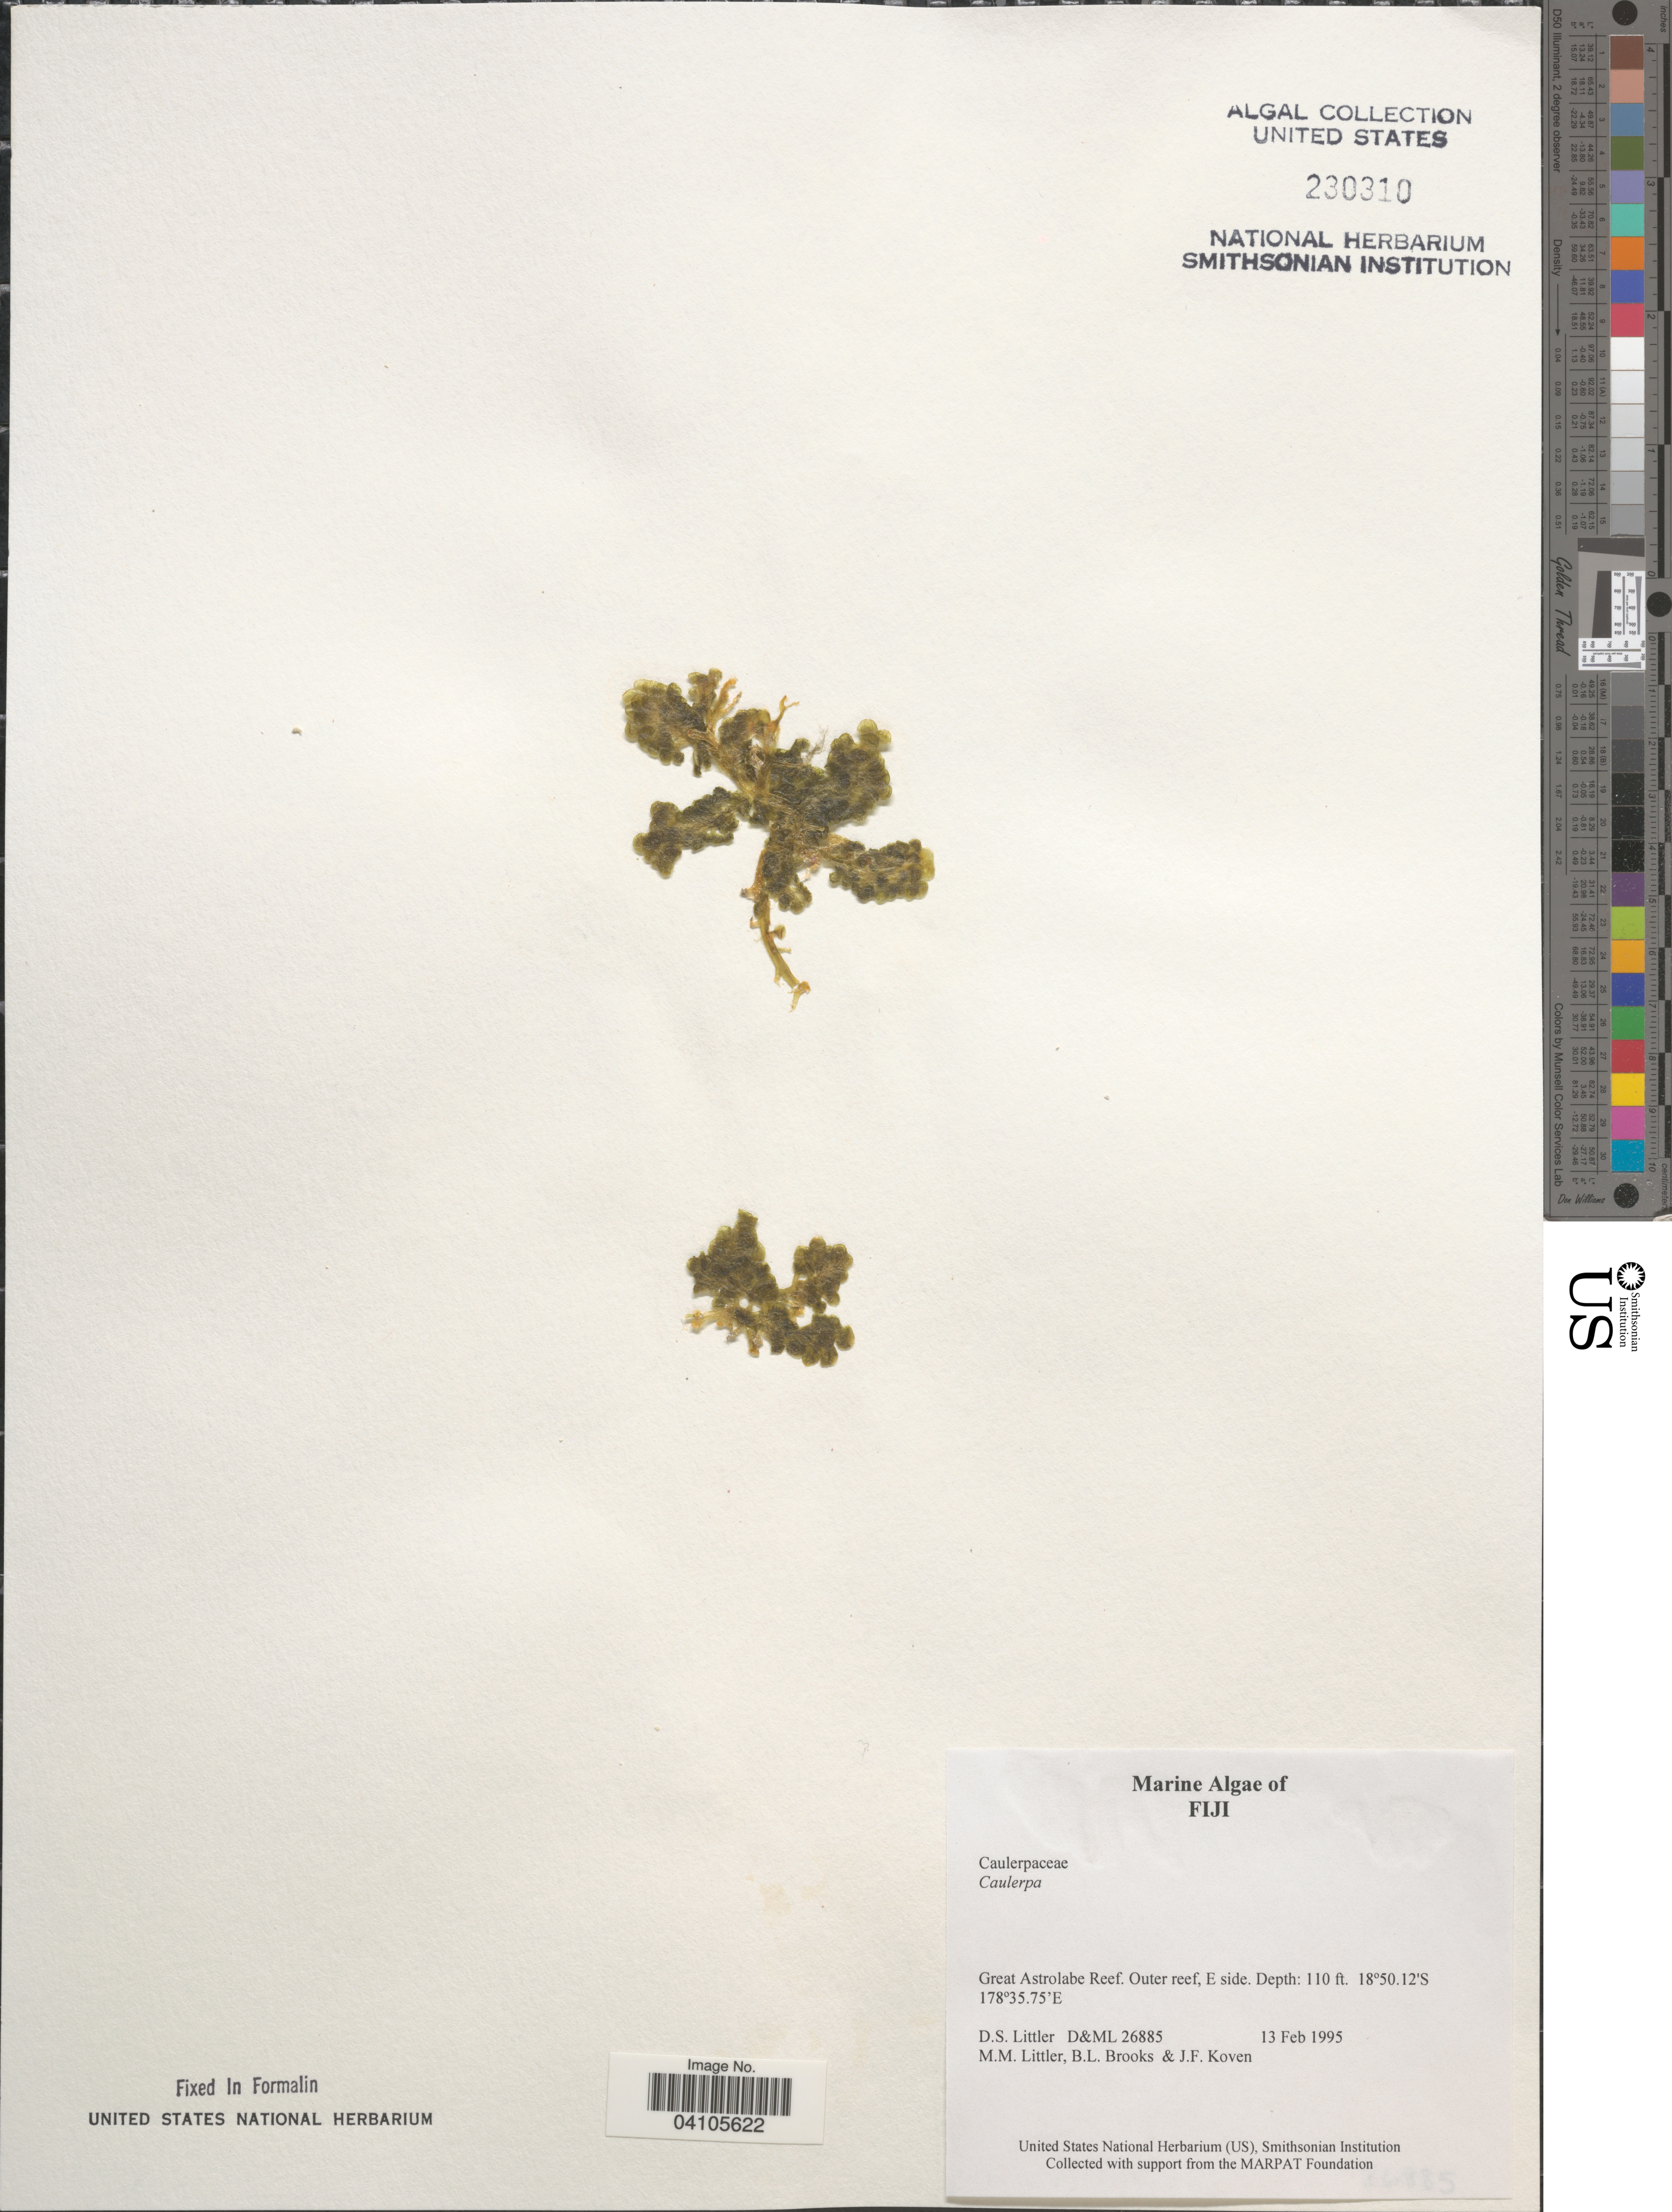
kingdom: Plantae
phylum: Chlorophyta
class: Ulvophyceae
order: Bryopsidales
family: Caulerpaceae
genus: Caulerpa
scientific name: Caulerpa sp.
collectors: D. S. Littler, B. Brooks & J. Koven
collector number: D&ML 26885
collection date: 1995-02-13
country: Fiji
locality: Great Astrolabe Reef. Outer reef, E side.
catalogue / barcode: US 230310